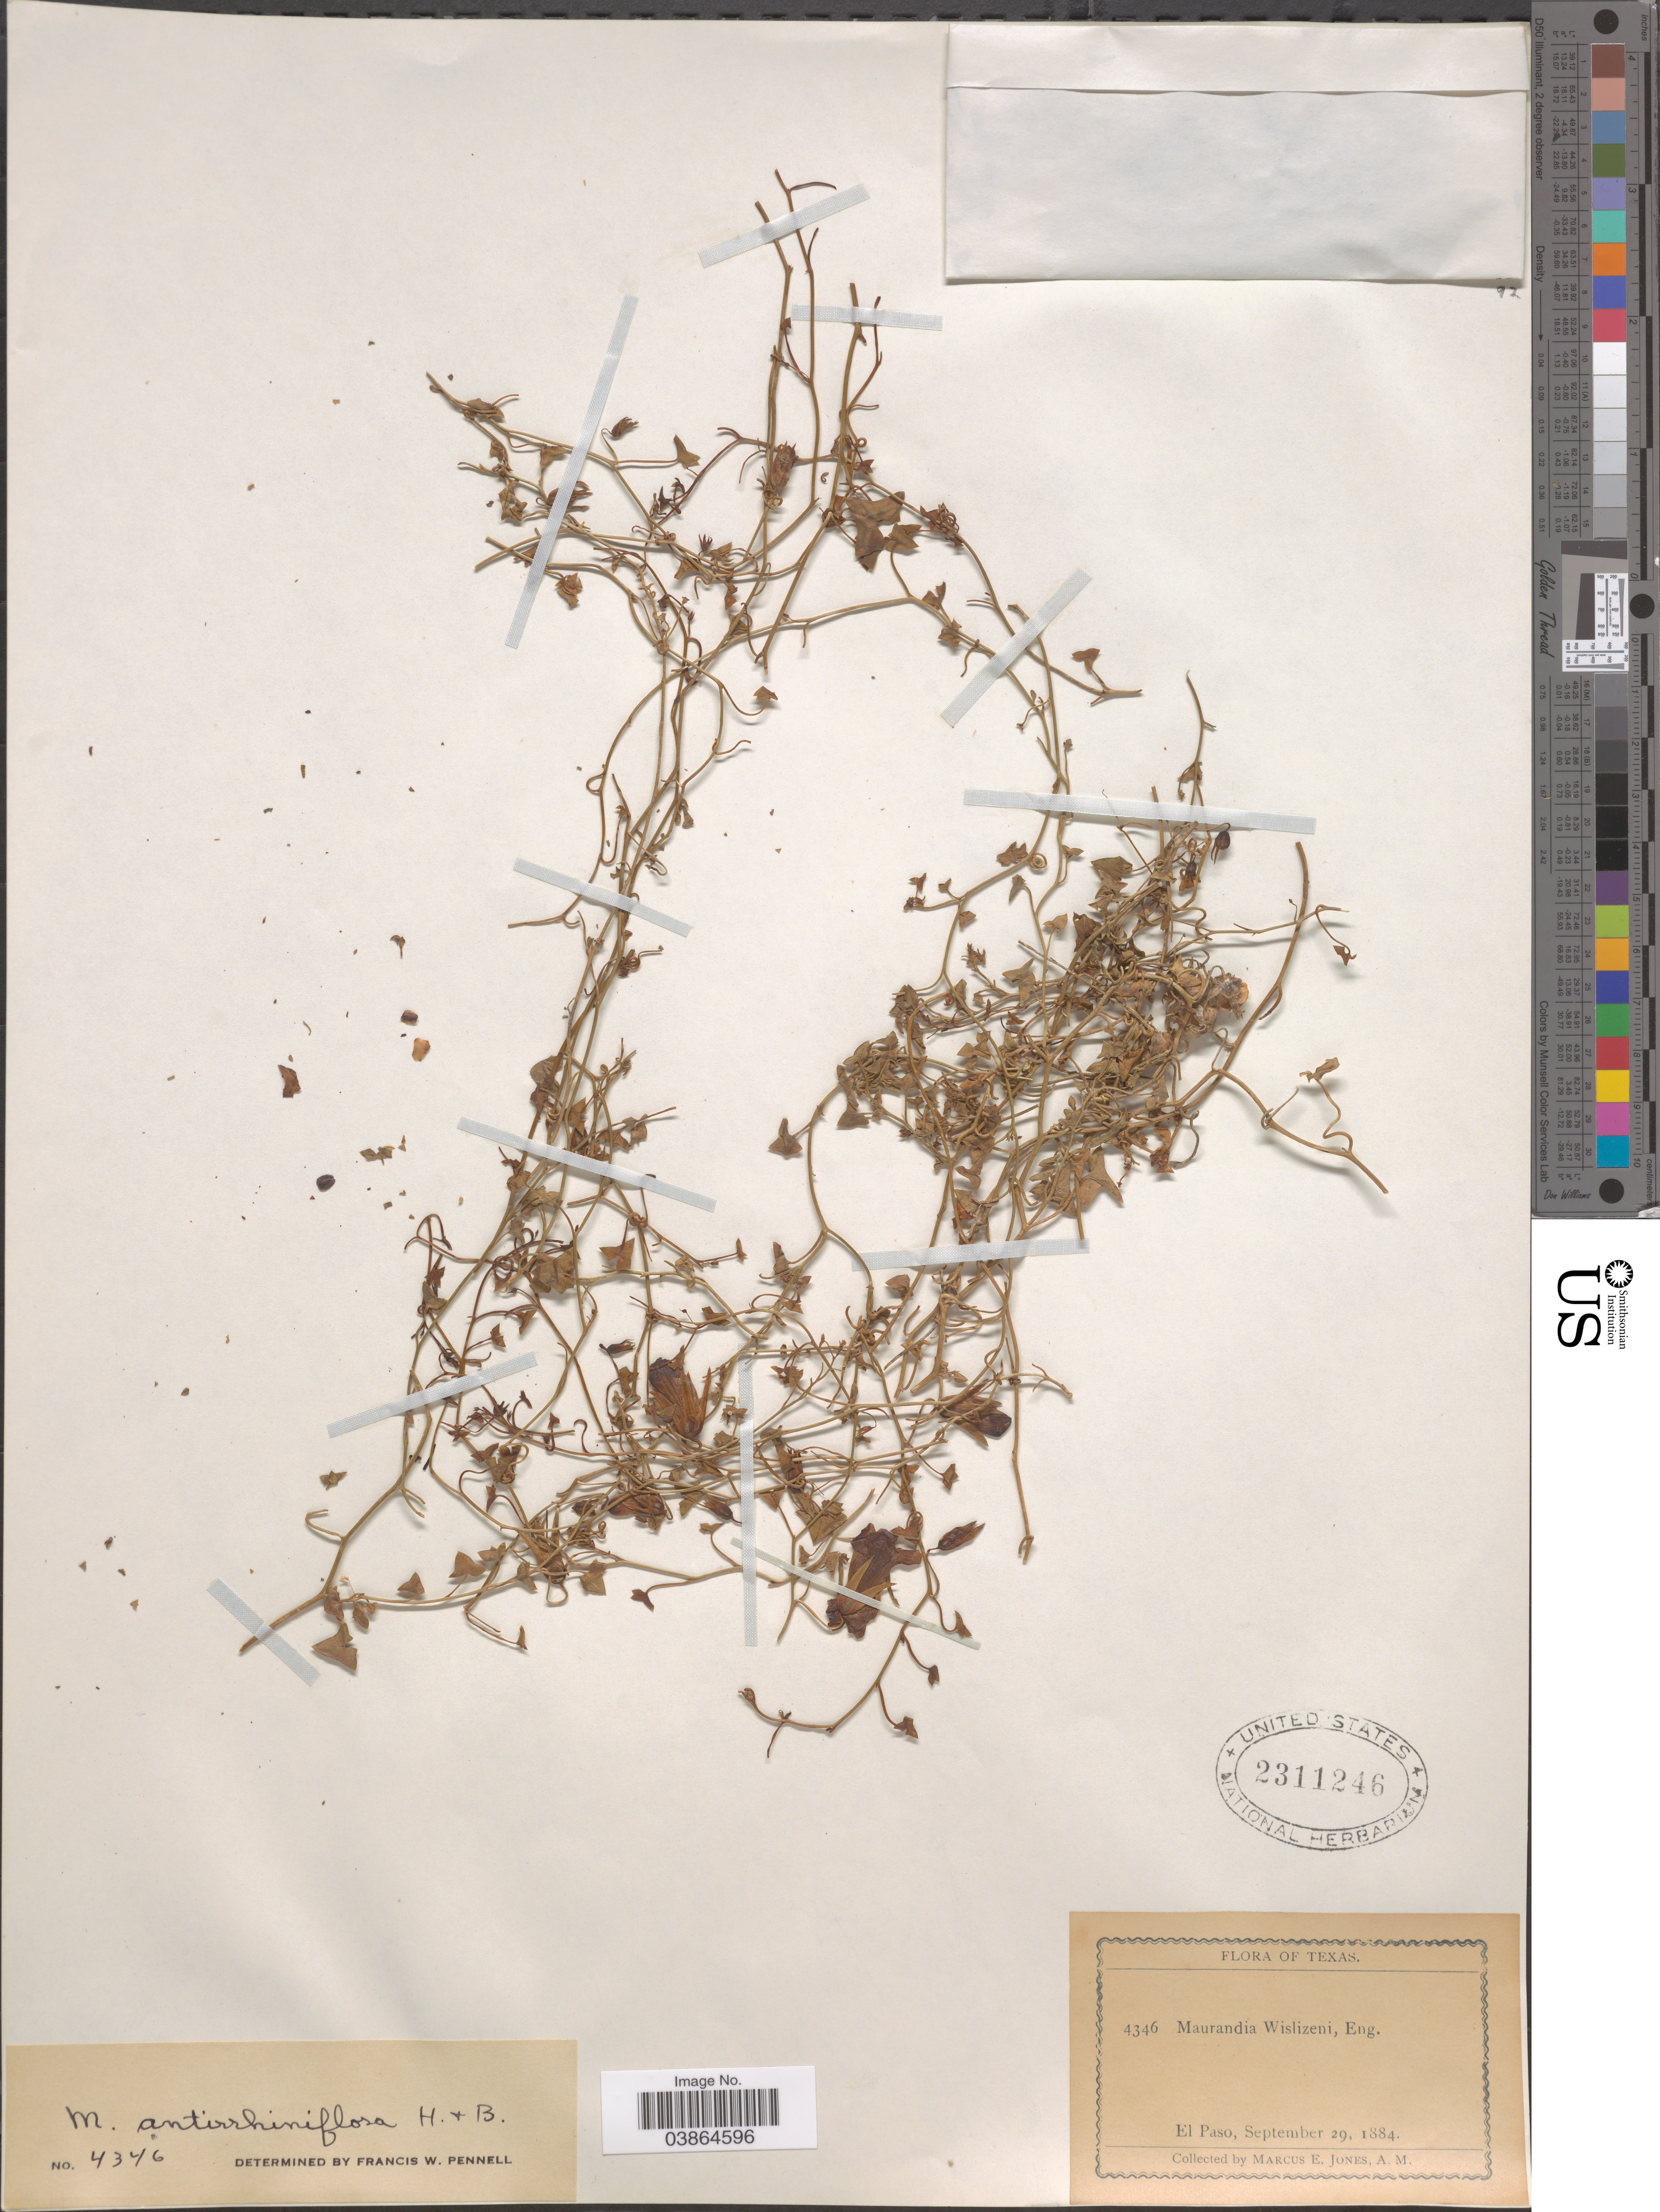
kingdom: Plantae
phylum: Tracheophyta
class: Magnoliopsida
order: Lamiales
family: Plantaginaceae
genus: Maurandya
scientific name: Maurandya antirrhiniflora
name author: Humb. & Bonpl. ex Willd.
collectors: M. E. Jones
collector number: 4346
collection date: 1884-09-29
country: United States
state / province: Texas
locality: El Paso.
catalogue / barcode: US 2311246